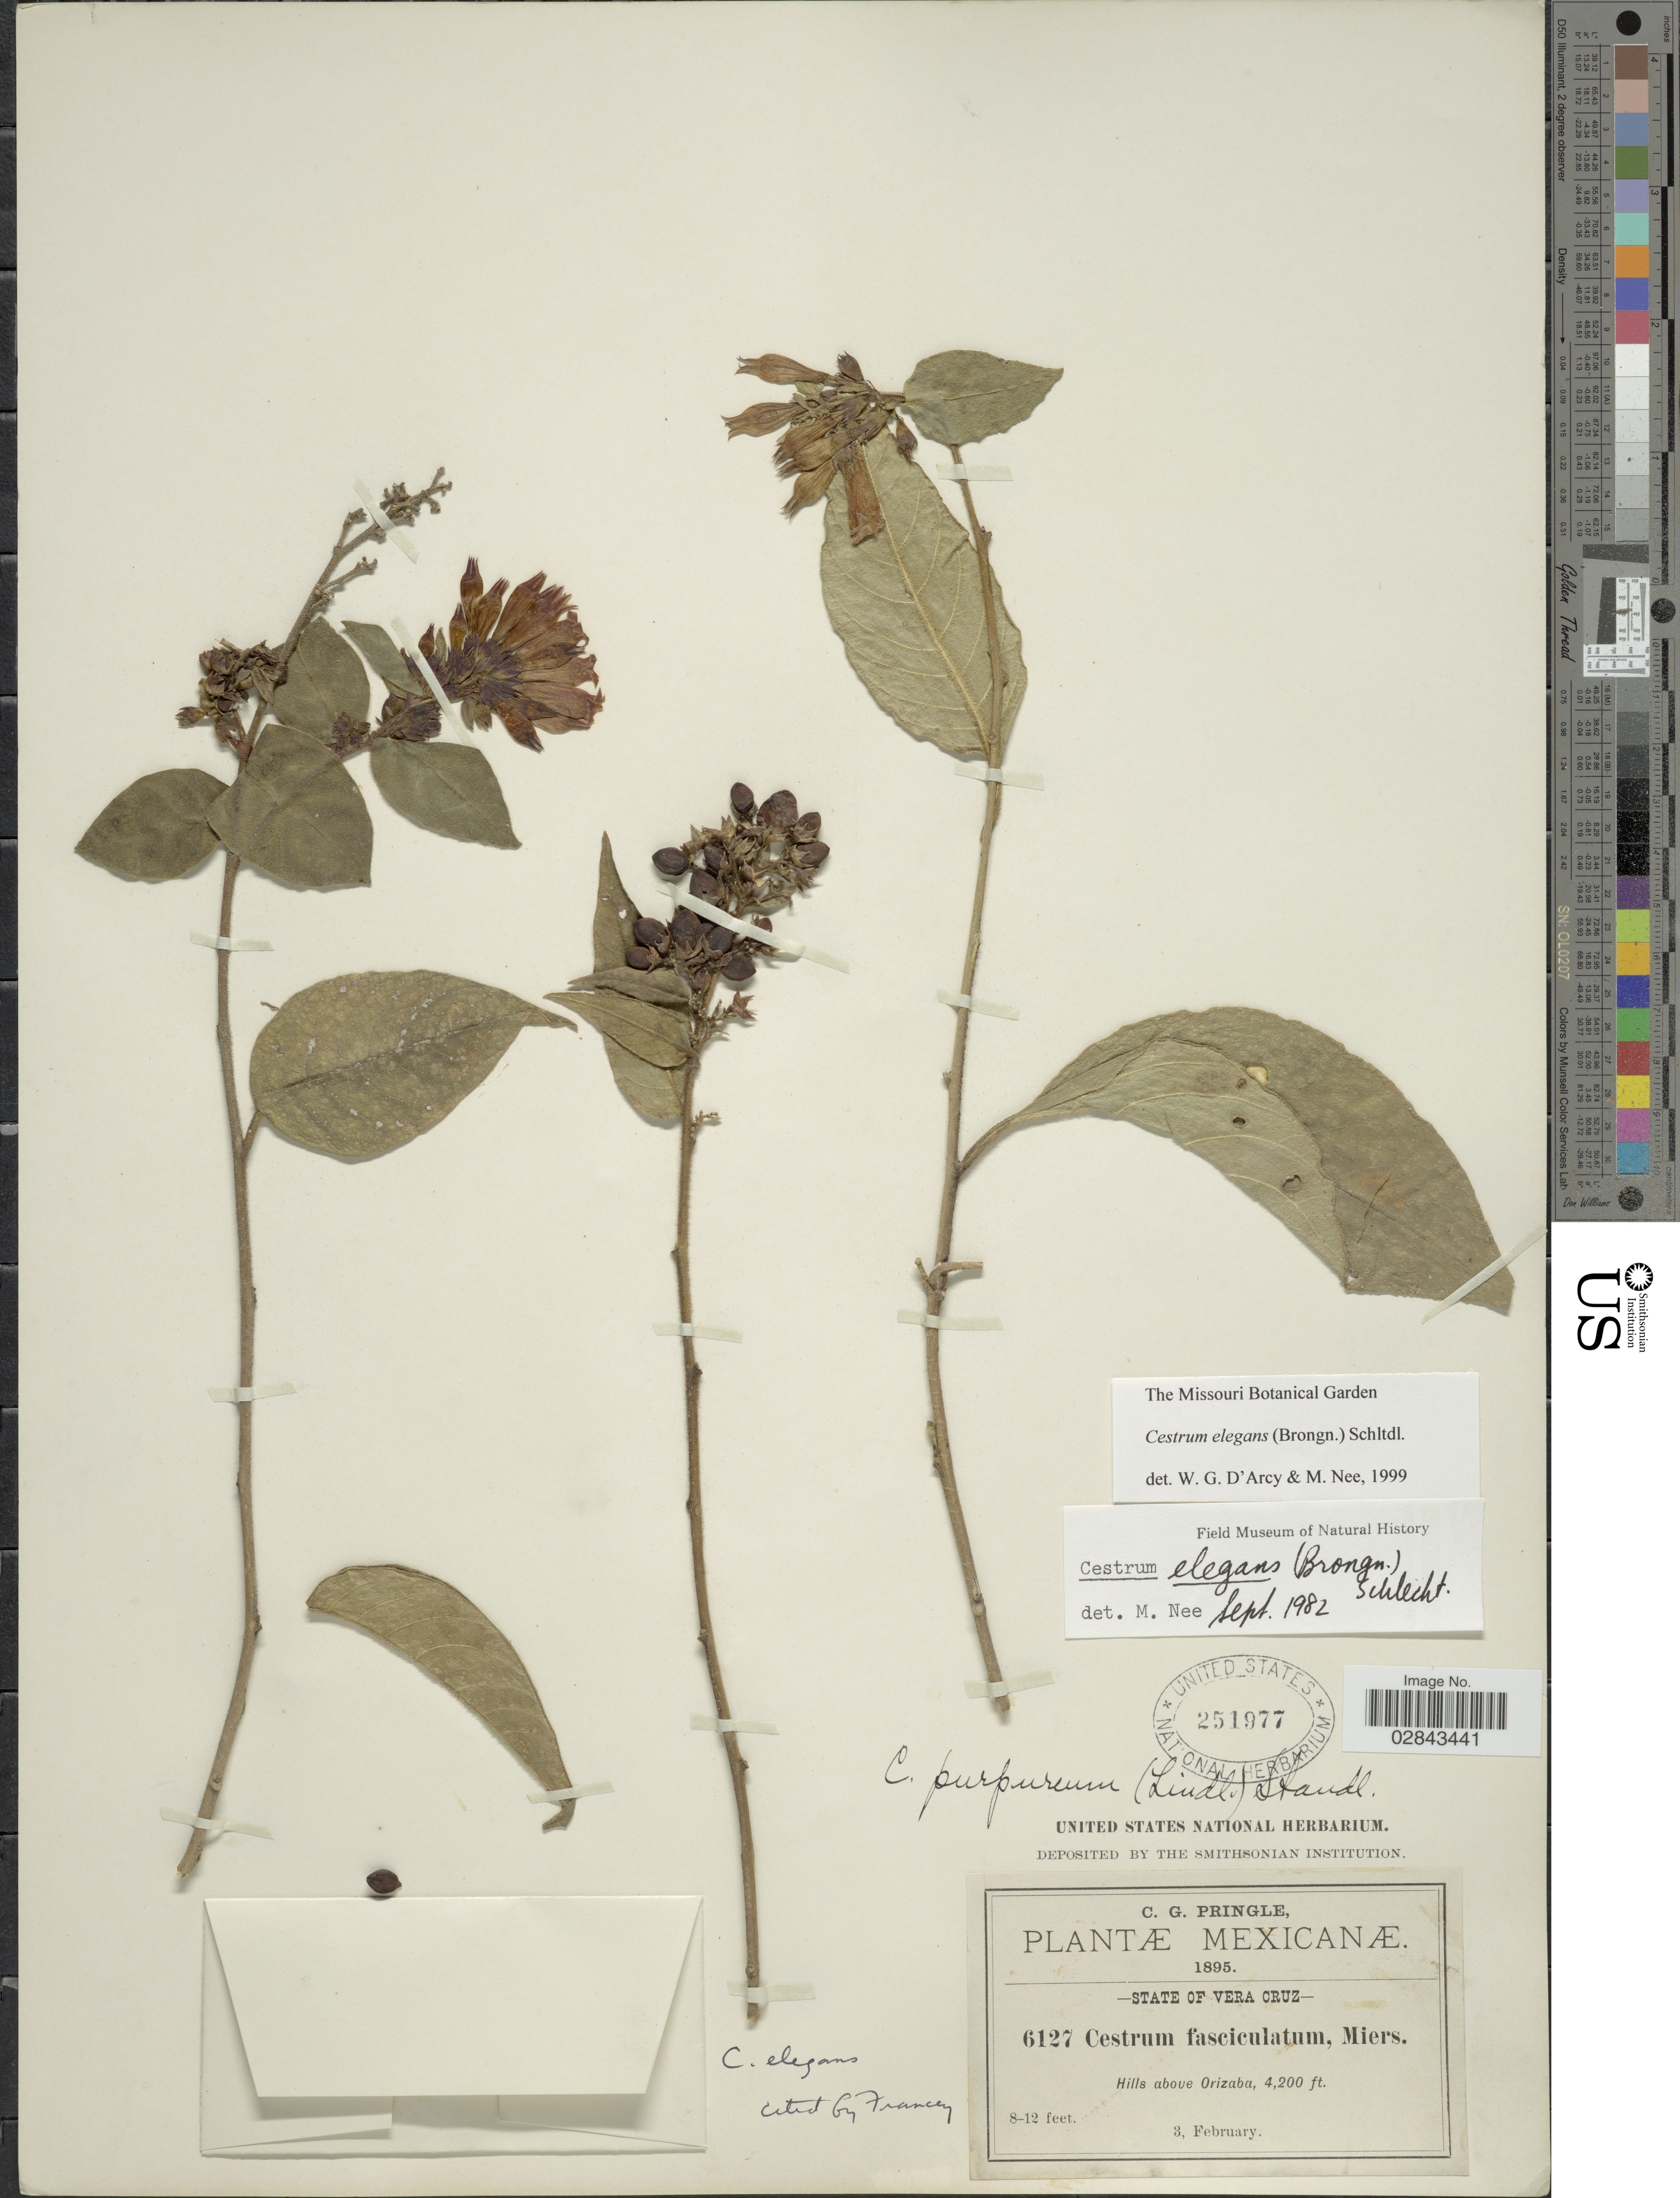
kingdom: Plantae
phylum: Tracheophyta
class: Magnoliopsida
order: Solanales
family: Solanaceae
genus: Cestrum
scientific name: Cestrum elegans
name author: (Brongn.) Schltdl.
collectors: C. G. Pringle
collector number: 6127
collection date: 1895-02-03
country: Mexico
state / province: Veracruz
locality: State of Vera Cruz, Hills above Orizaba.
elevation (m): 1280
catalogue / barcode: US 251977